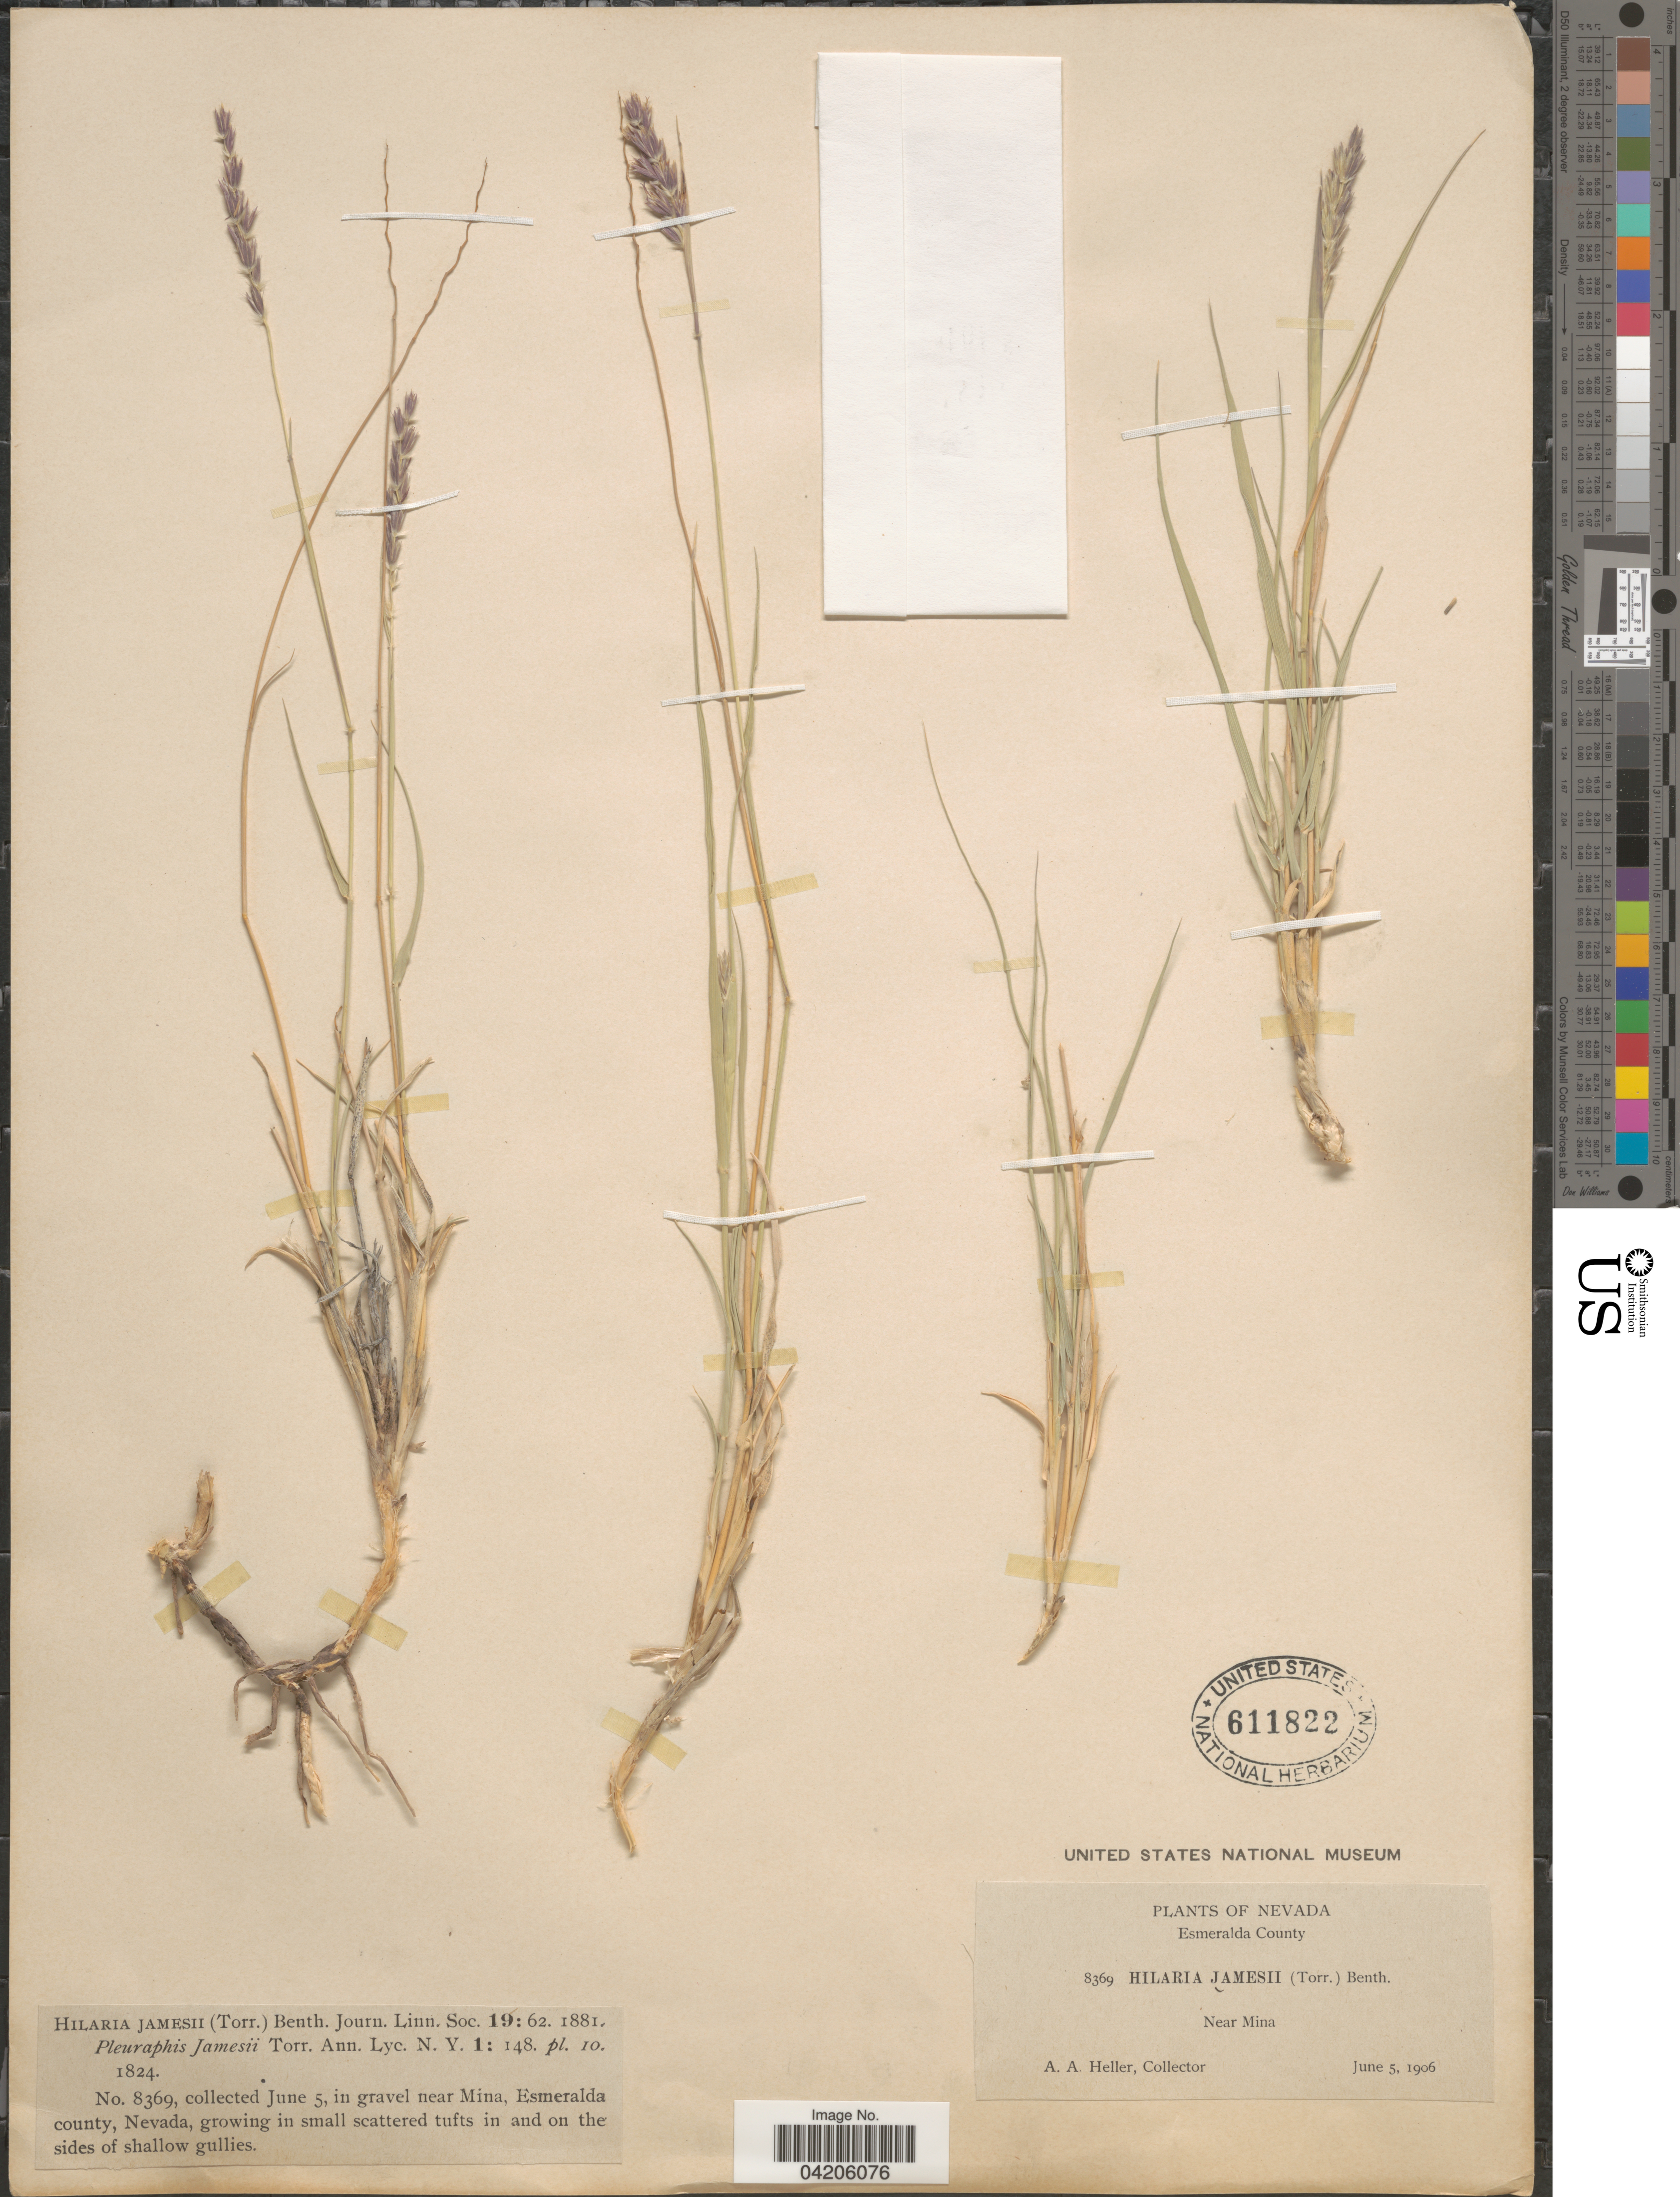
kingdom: Plantae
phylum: Tracheophyta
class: Liliopsida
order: Poales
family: Poaceae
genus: Hilaria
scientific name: Hilaria jamesii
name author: (Torr.) Benth.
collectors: A. A. Heller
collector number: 8369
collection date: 1906-06-05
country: United States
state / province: Nevada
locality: Esmeralda County. Near Mina.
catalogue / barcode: US 611822